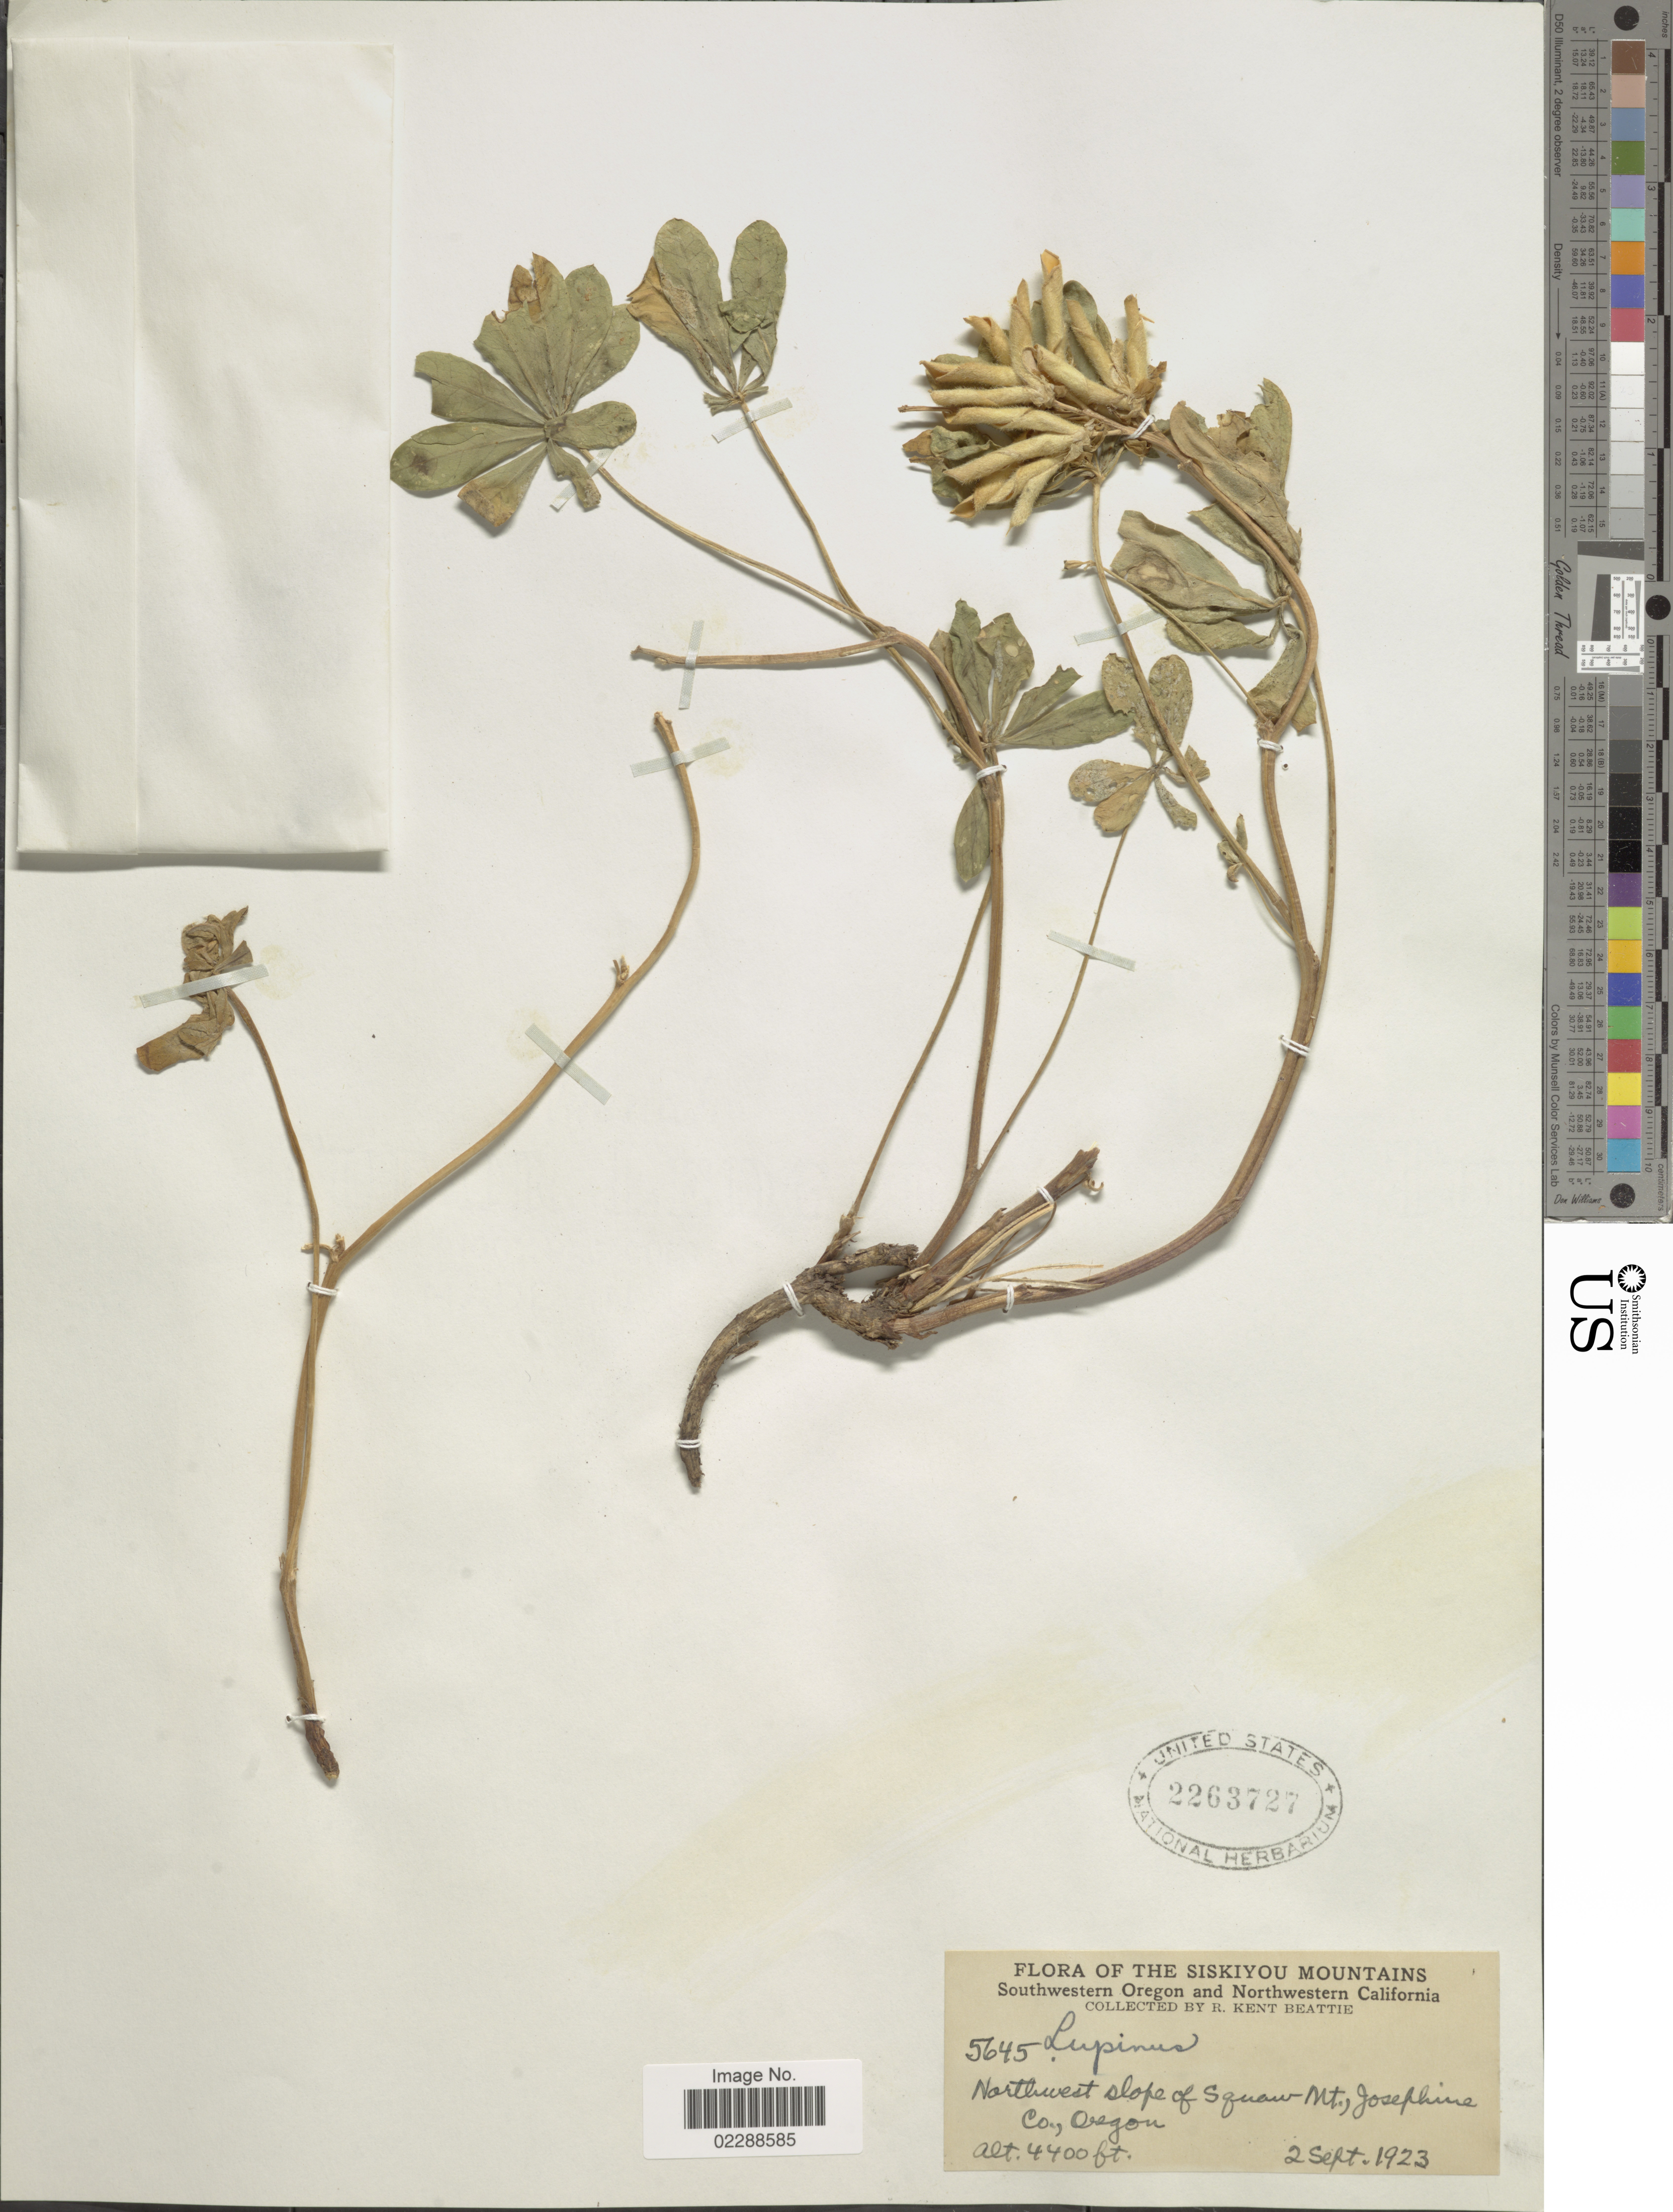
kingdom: Plantae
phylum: Tracheophyta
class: Magnoliopsida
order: Fabales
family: Fabaceae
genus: Lupinus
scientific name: Lupinus sp.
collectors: R. K. Beattie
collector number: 5645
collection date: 1923-09-02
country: United States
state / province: Oregon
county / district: Josephine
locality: The Siskiyou Mountains, Southwestern Oregon, Squaw Mt., Josephine Co.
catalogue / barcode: US 2263727